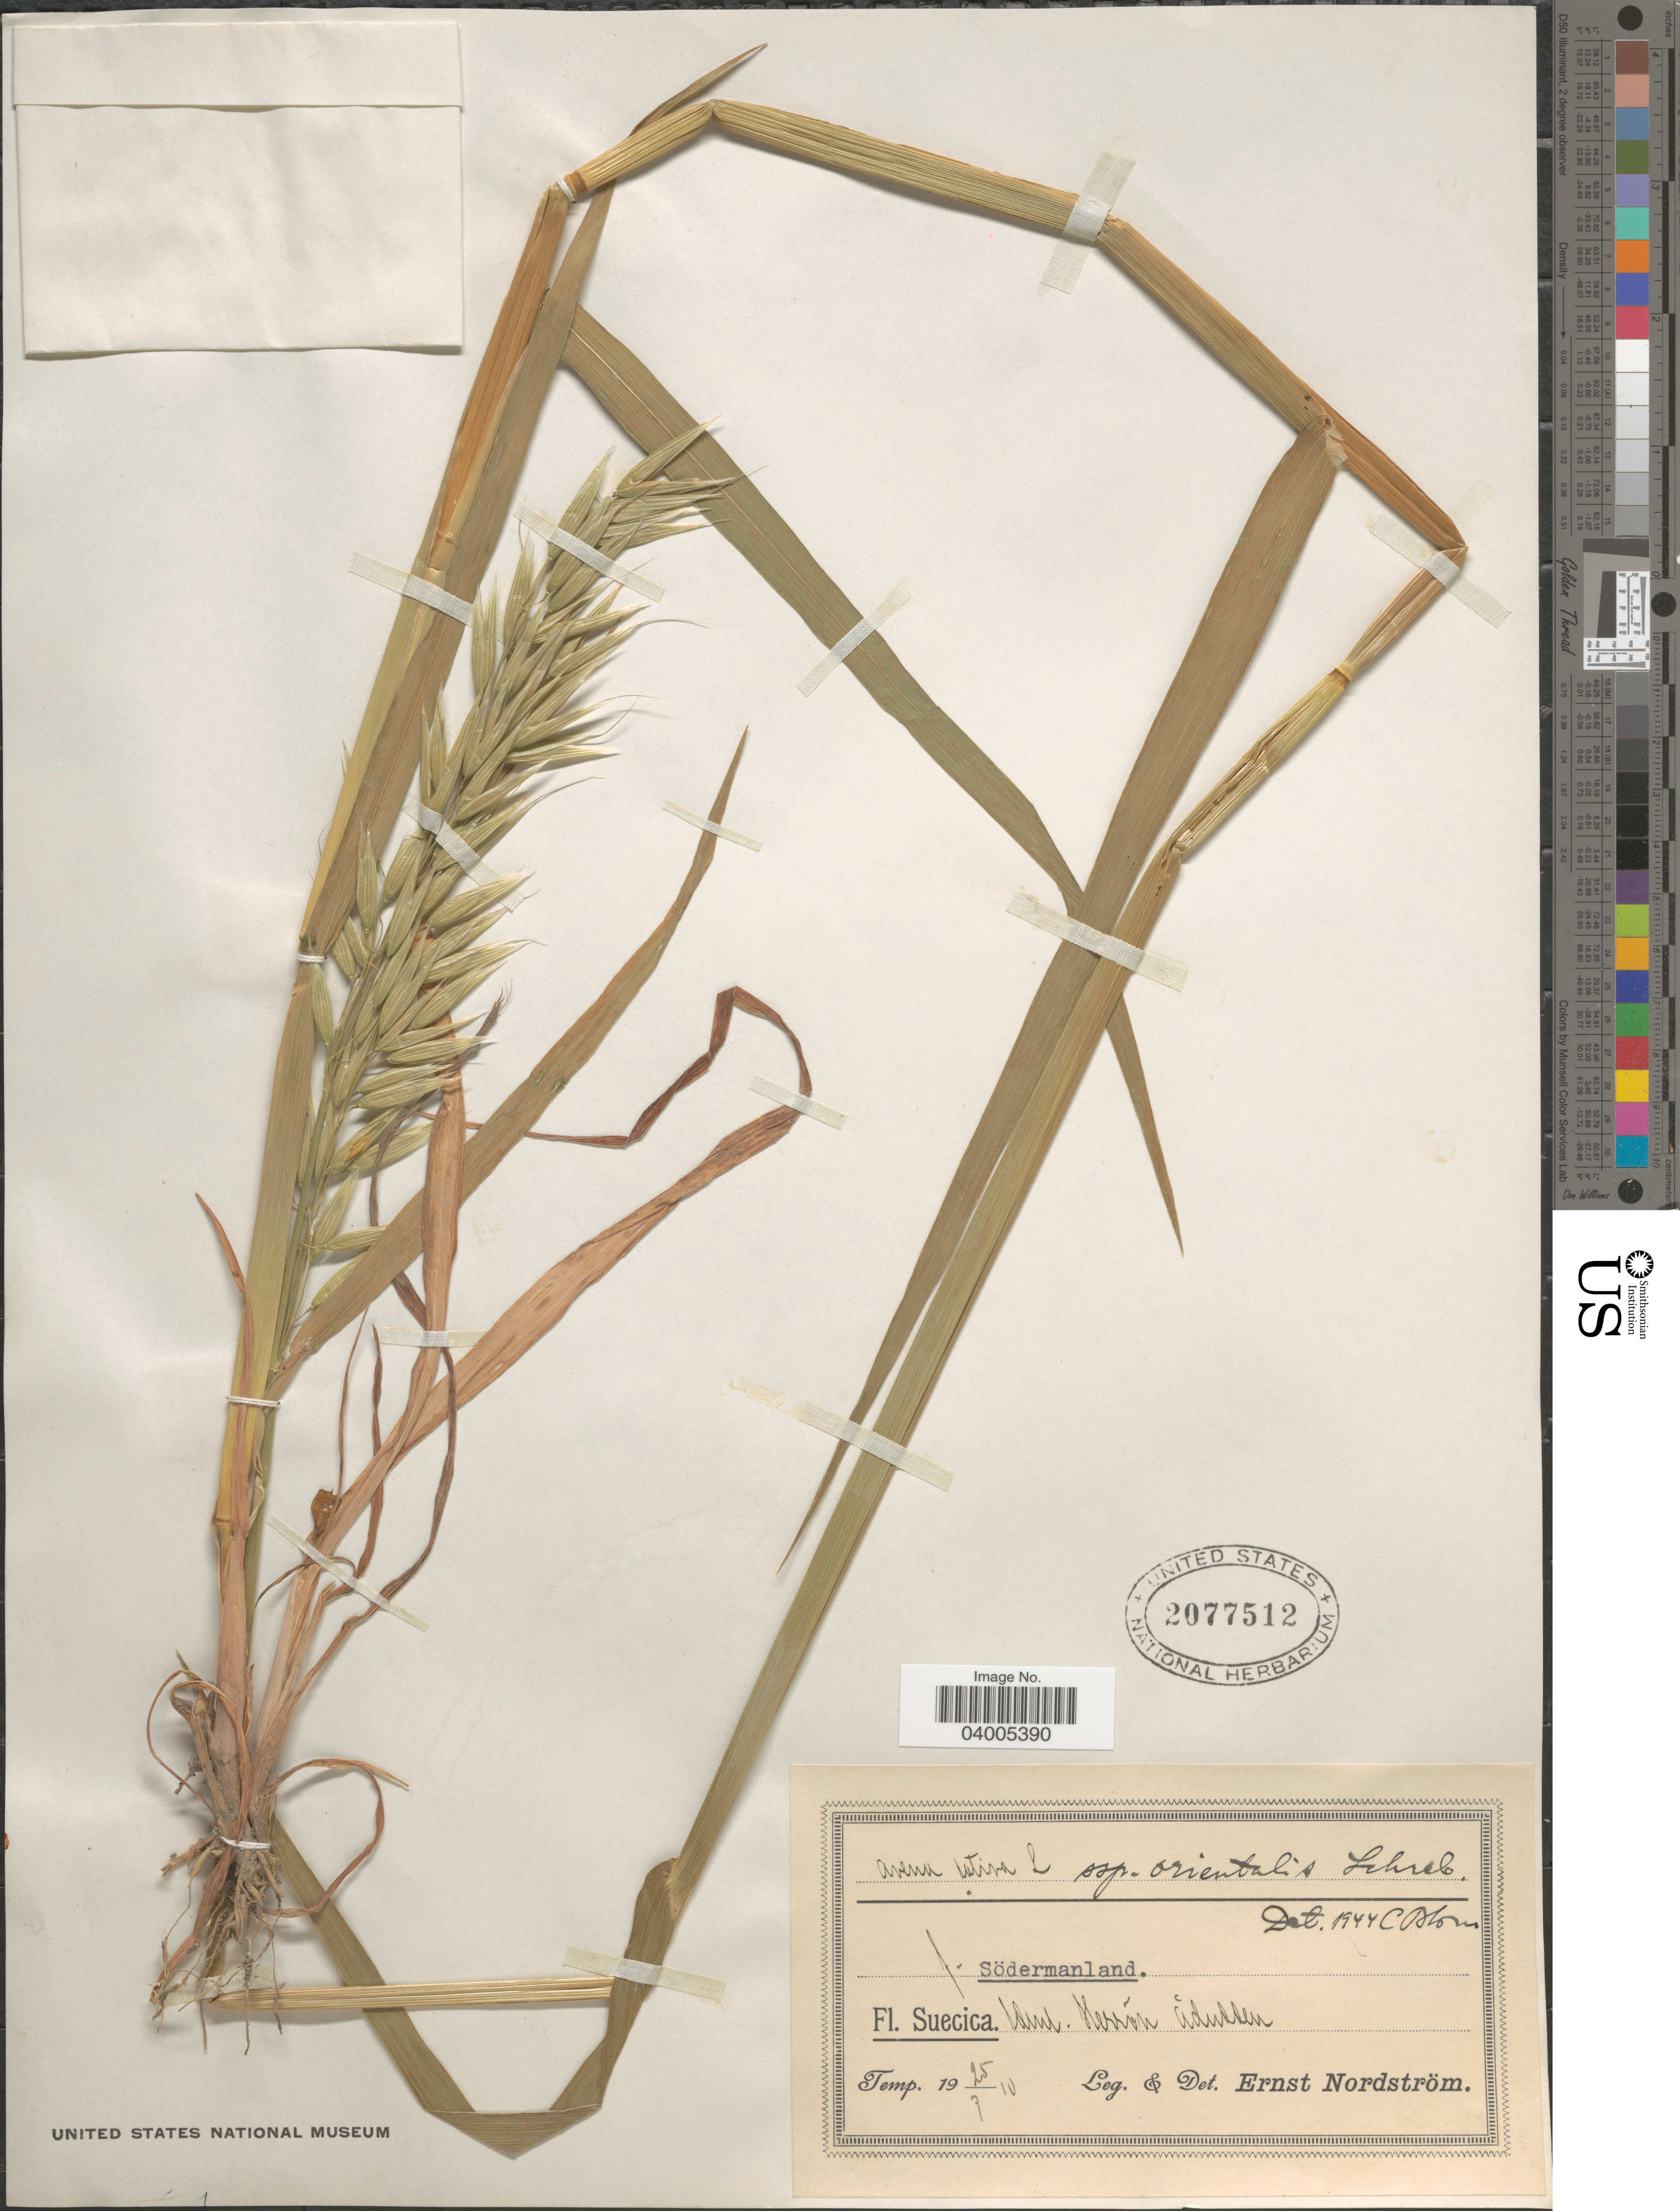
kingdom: Plantae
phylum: Tracheophyta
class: Liliopsida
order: Poales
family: Poaceae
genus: Avena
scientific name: Avena sativa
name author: L.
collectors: E. Nordström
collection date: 1910-07-25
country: Sweden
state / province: Sodermanland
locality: Södermanland. Suecica. Sdml. Herrön adullen. [interpreted]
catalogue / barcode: US 2077512